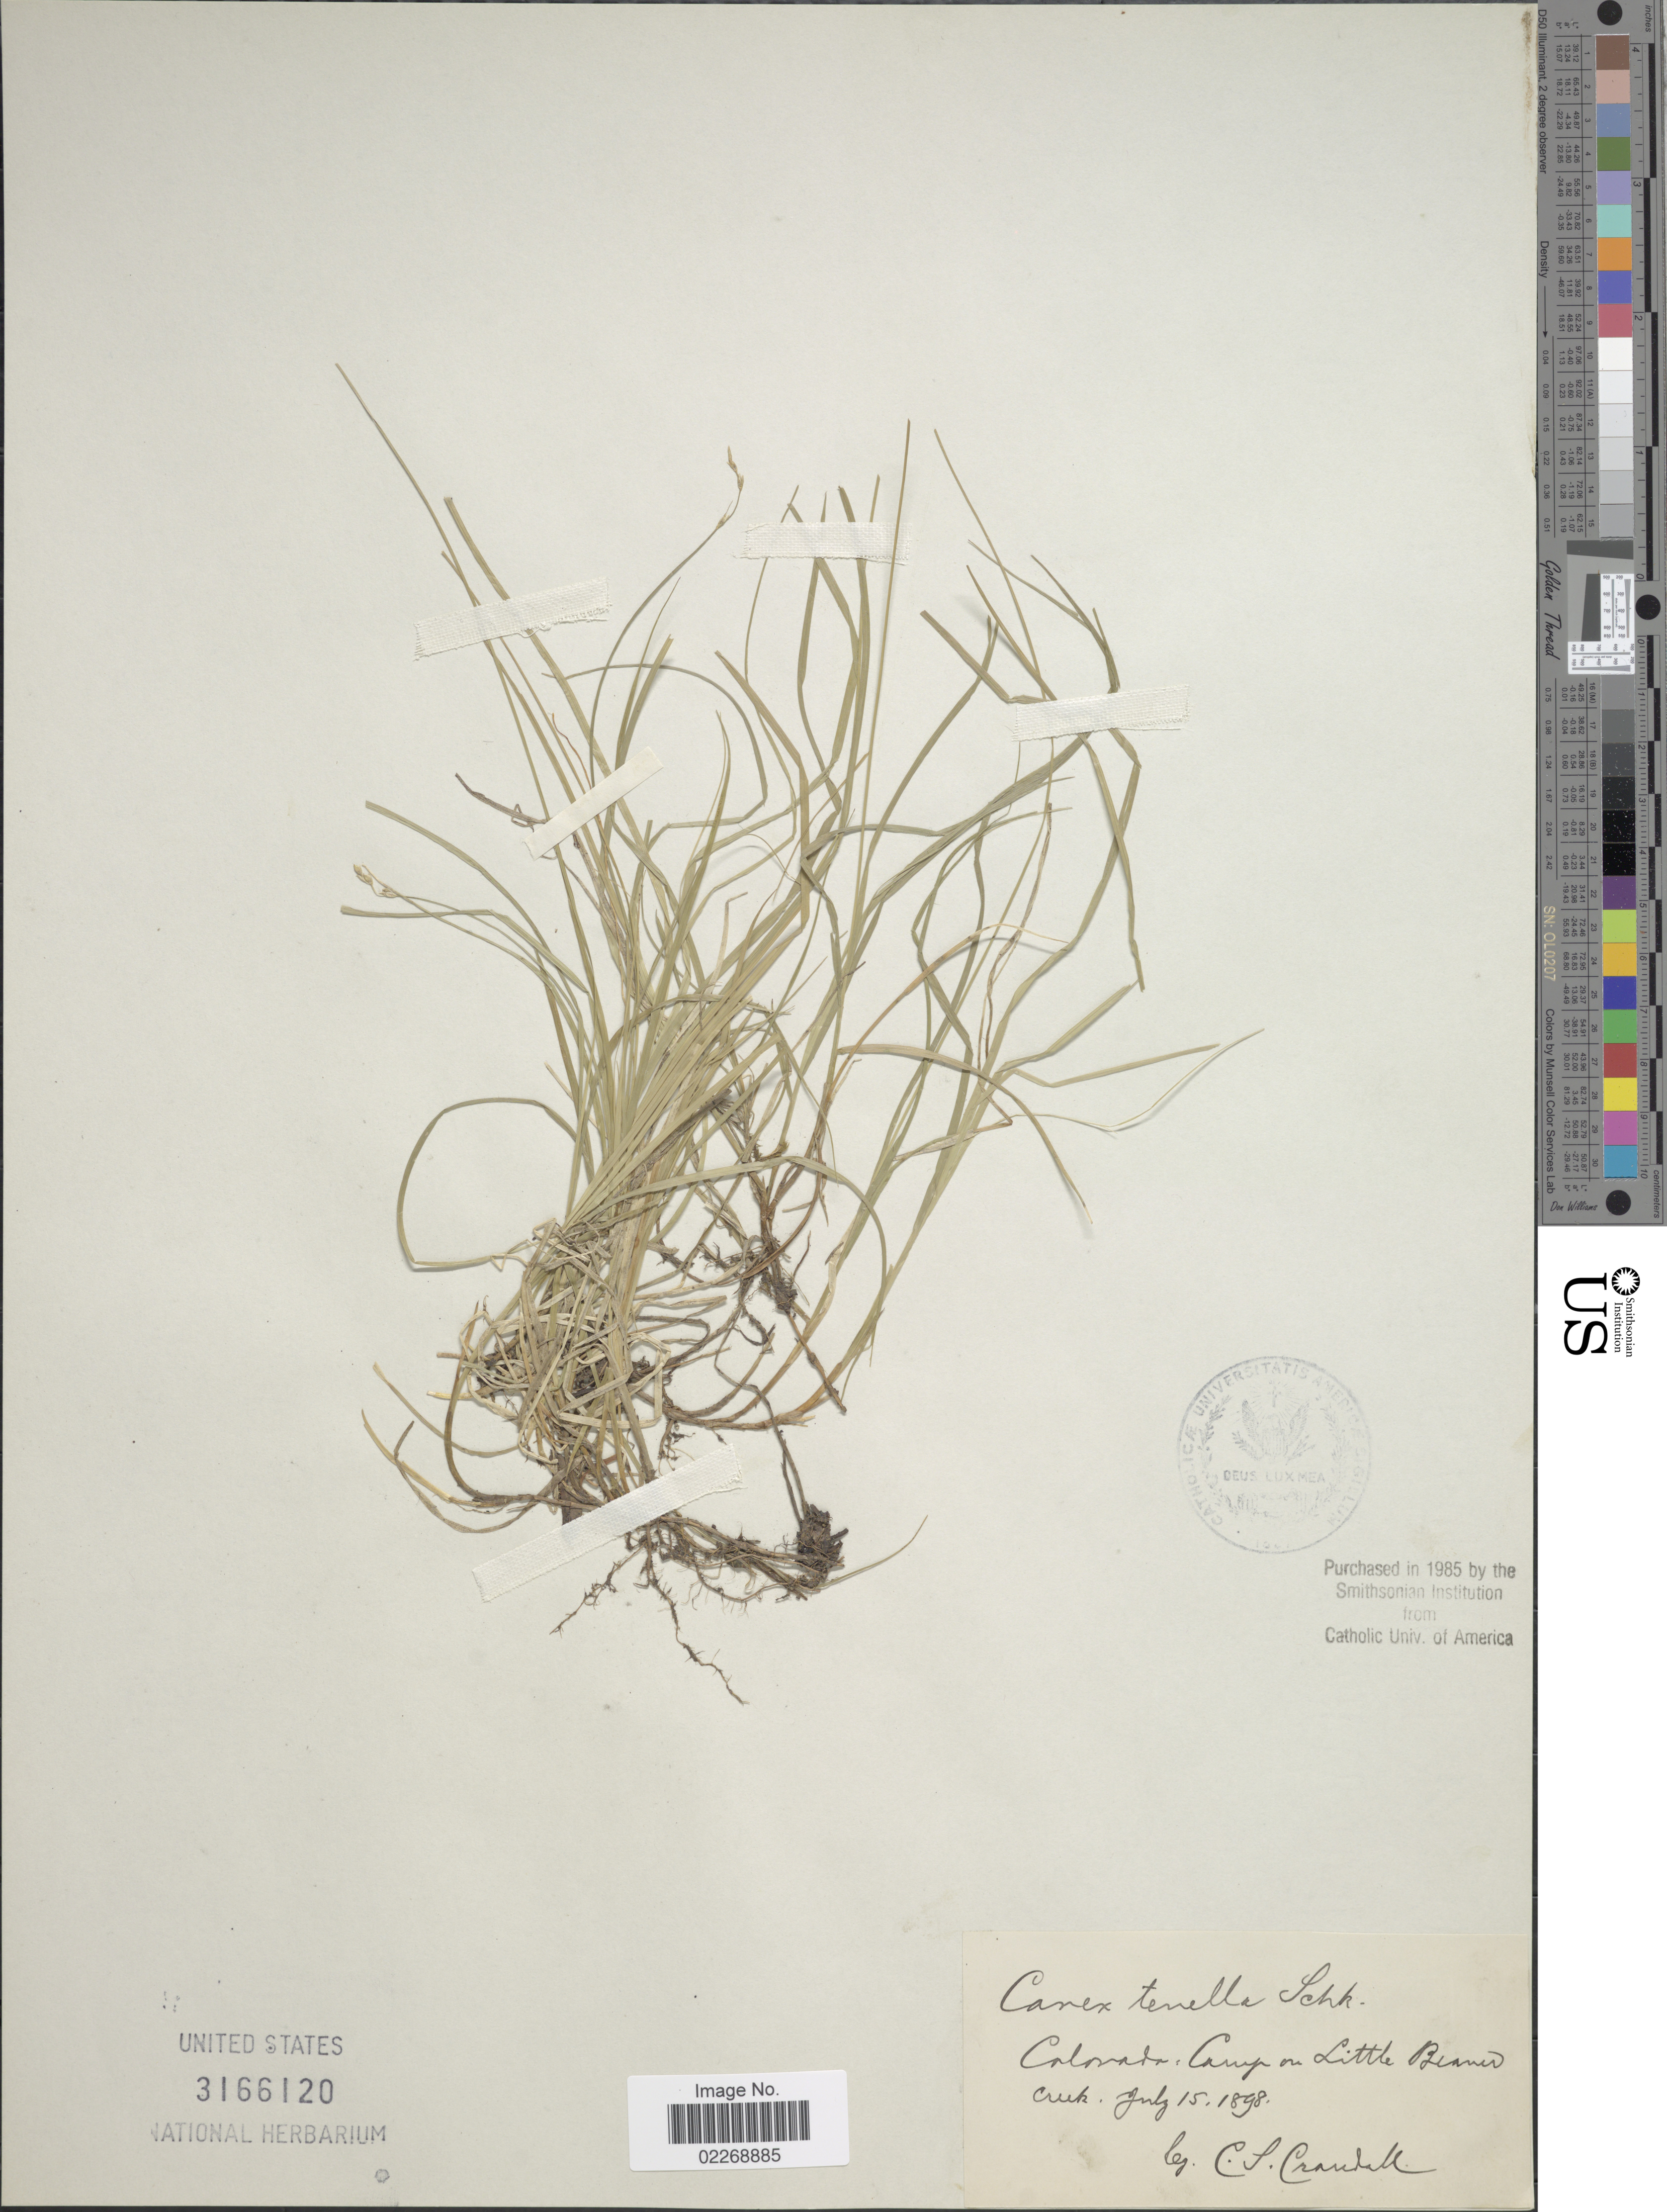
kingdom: Plantae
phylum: Tracheophyta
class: Liliopsida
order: Poales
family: Cyperaceae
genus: Carex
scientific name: Carex disperma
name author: Dewey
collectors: C. Crandall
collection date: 1898-07-15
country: United States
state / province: Colorado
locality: Camp on Little Beaver Creek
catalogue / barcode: US 3166120